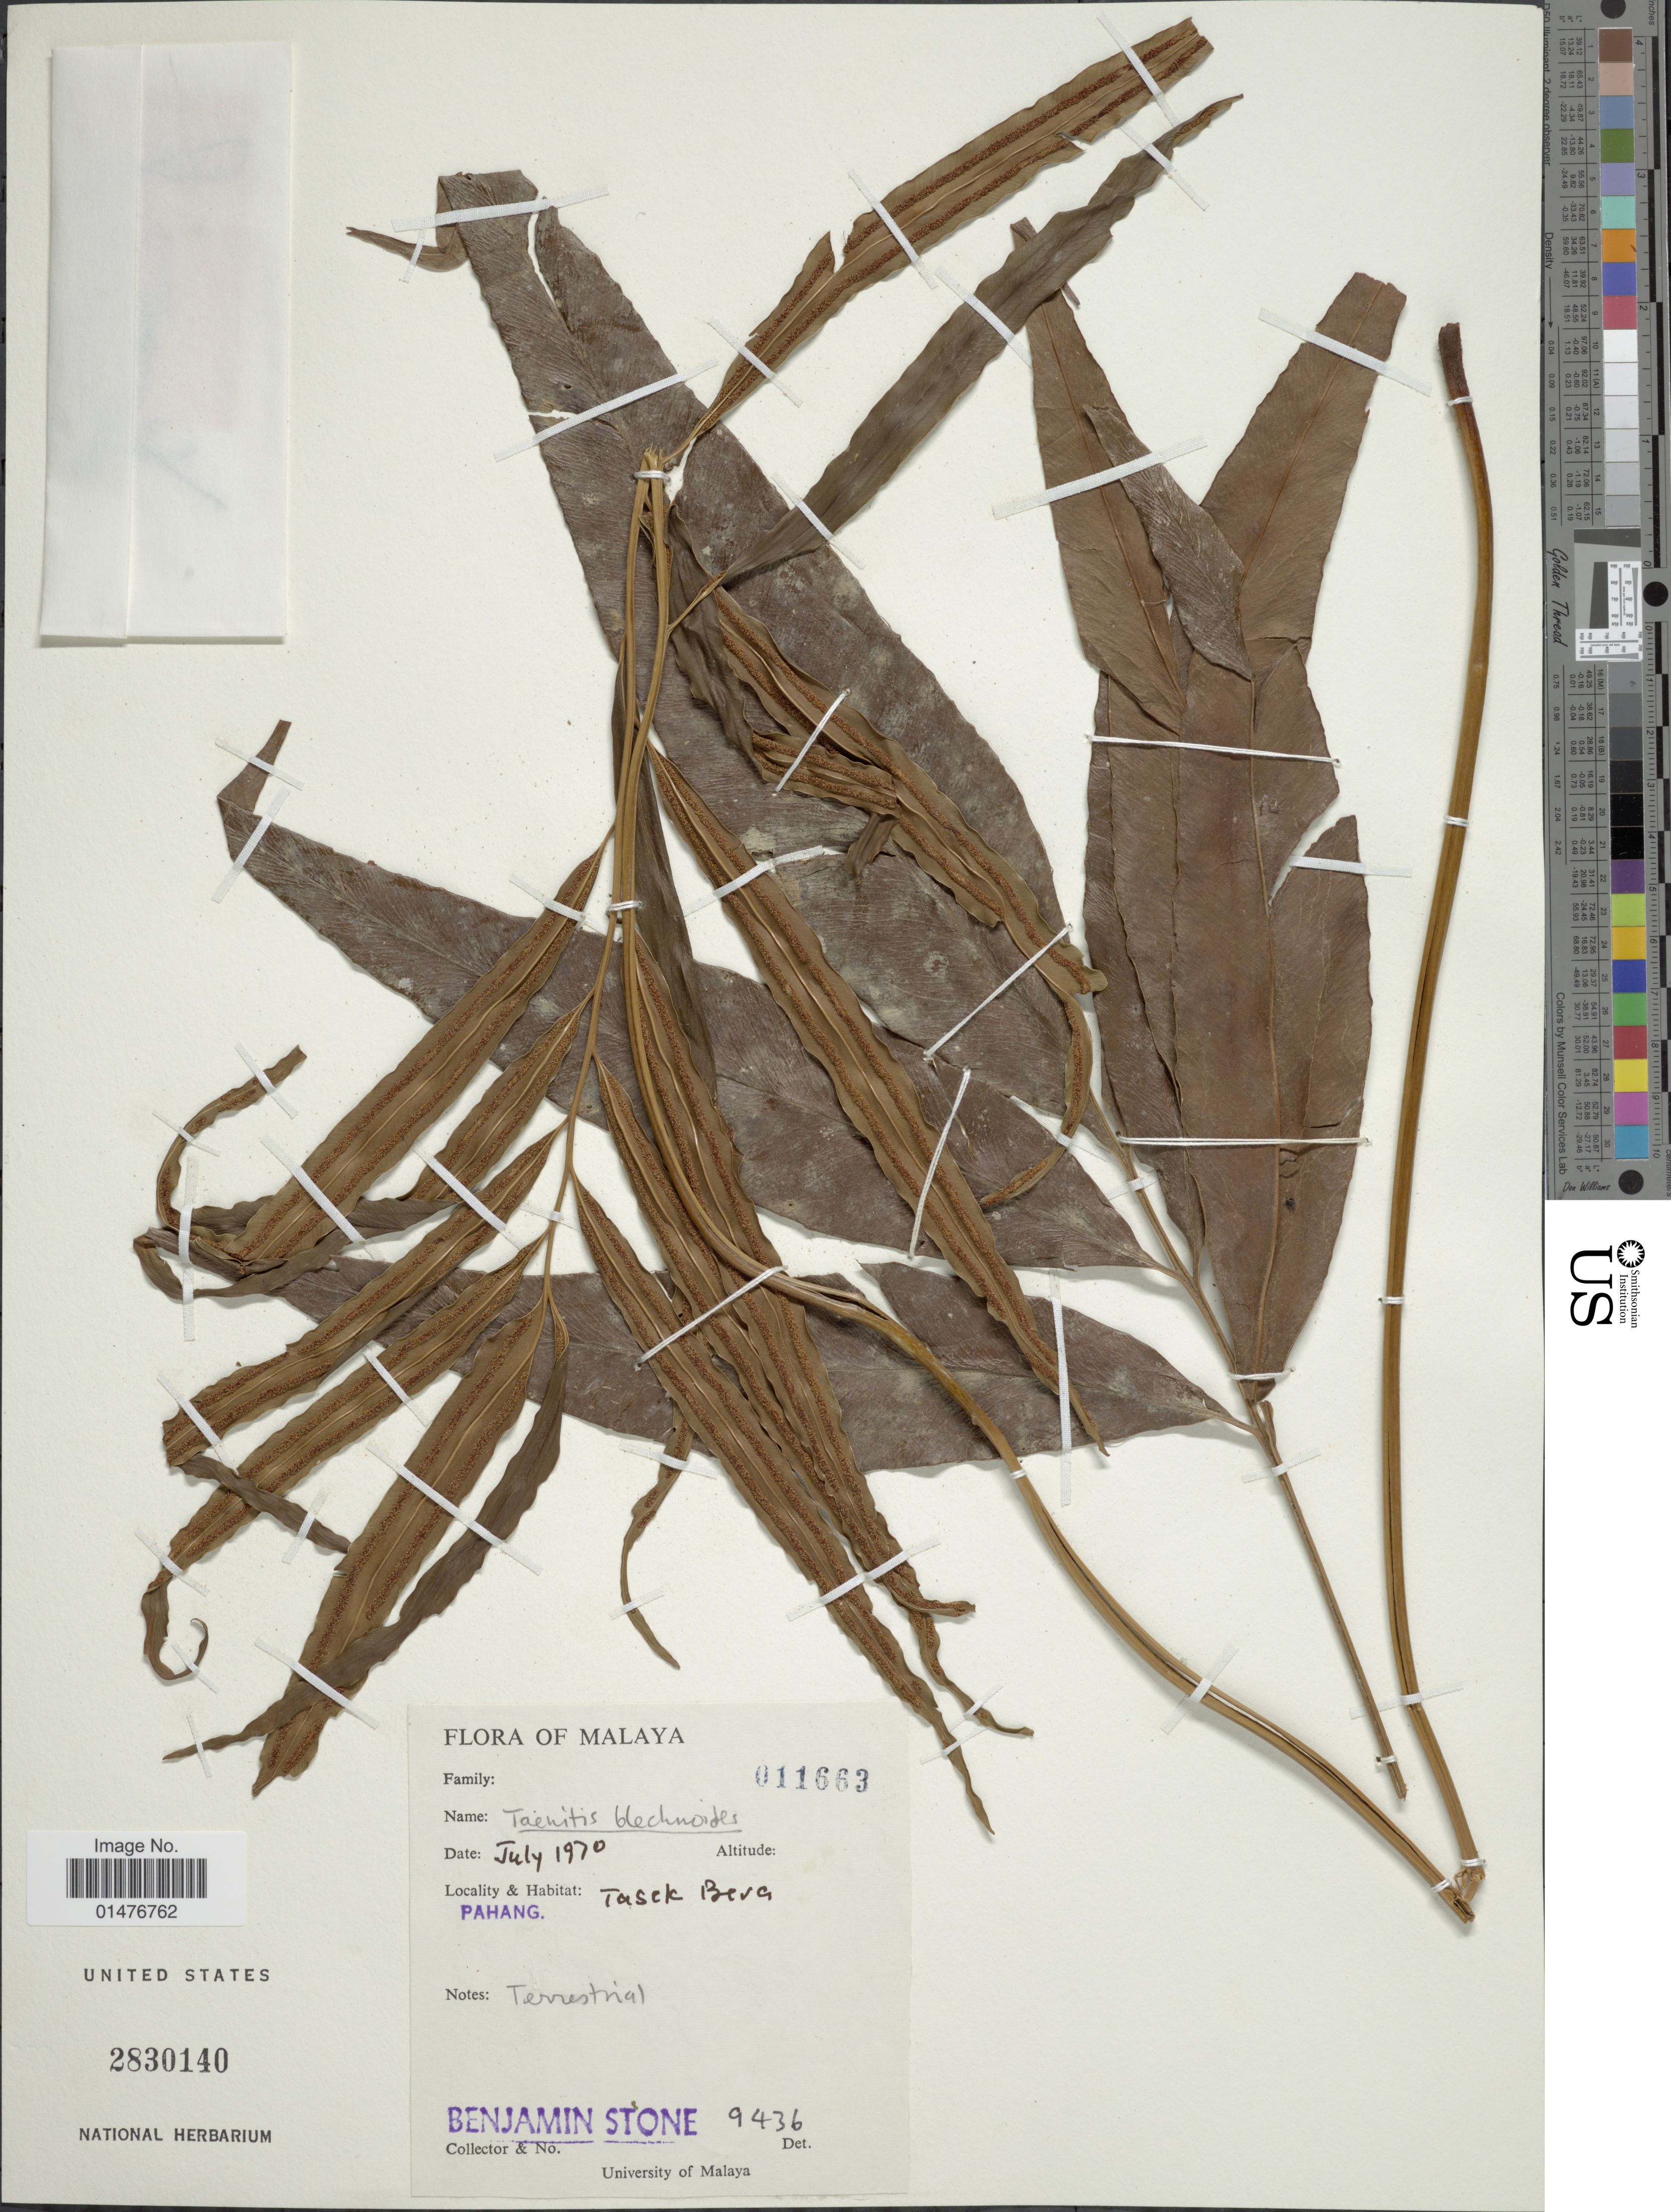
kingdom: Plantae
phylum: Tracheophyta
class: Polypodiopsida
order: Polypodiales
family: Pteridaceae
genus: Taenitis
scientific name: Taenitis blechnoides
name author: (Willd.) Sw.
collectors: B. C. Stone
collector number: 9436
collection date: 1970-07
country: Malaysia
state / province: Pahang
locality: Pahang, Tasek Besa, Malaya.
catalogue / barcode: US 2830140